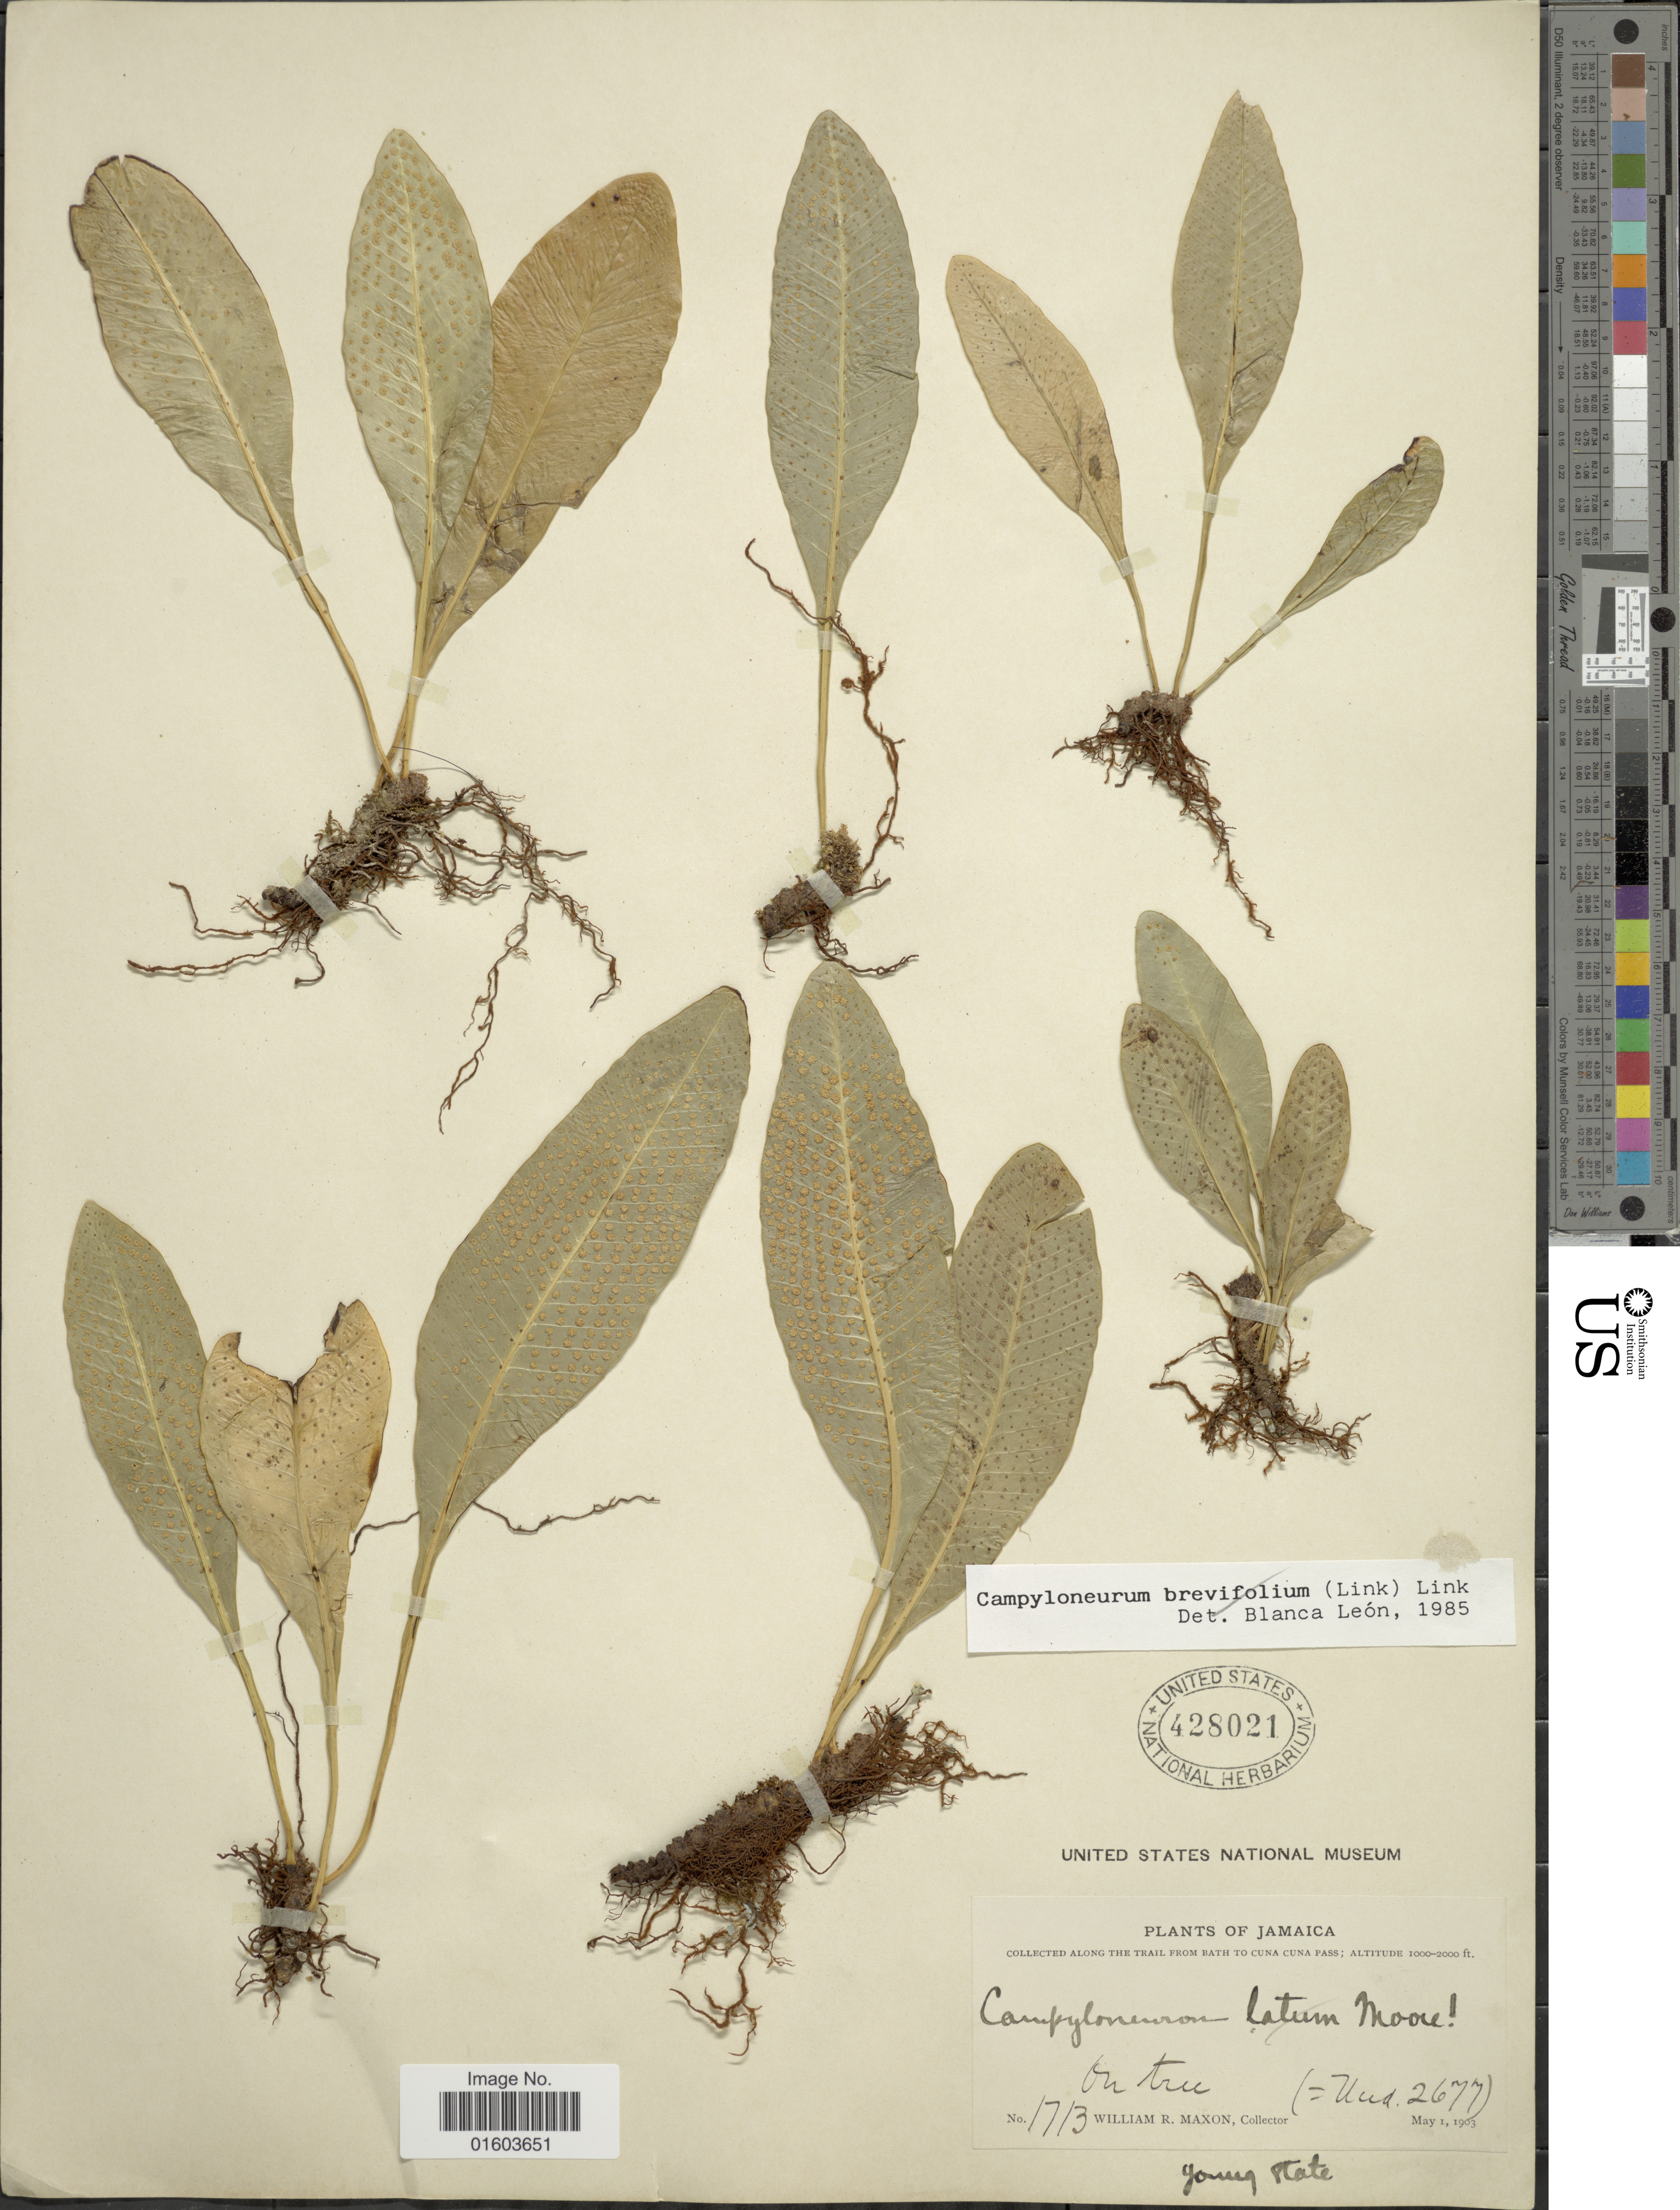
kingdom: Plantae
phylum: Tracheophyta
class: Polypodiopsida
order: Polypodiales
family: Polypodiaceae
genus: Campyloneurum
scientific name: Campyloneurum phyllitidis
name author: (L.) C. Presl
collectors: W. R. Maxon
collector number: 1713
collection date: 1903-05-01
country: Jamaica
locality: Along the Treail from Bath to Cuna Cuna Pass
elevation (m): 305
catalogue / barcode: US 428021